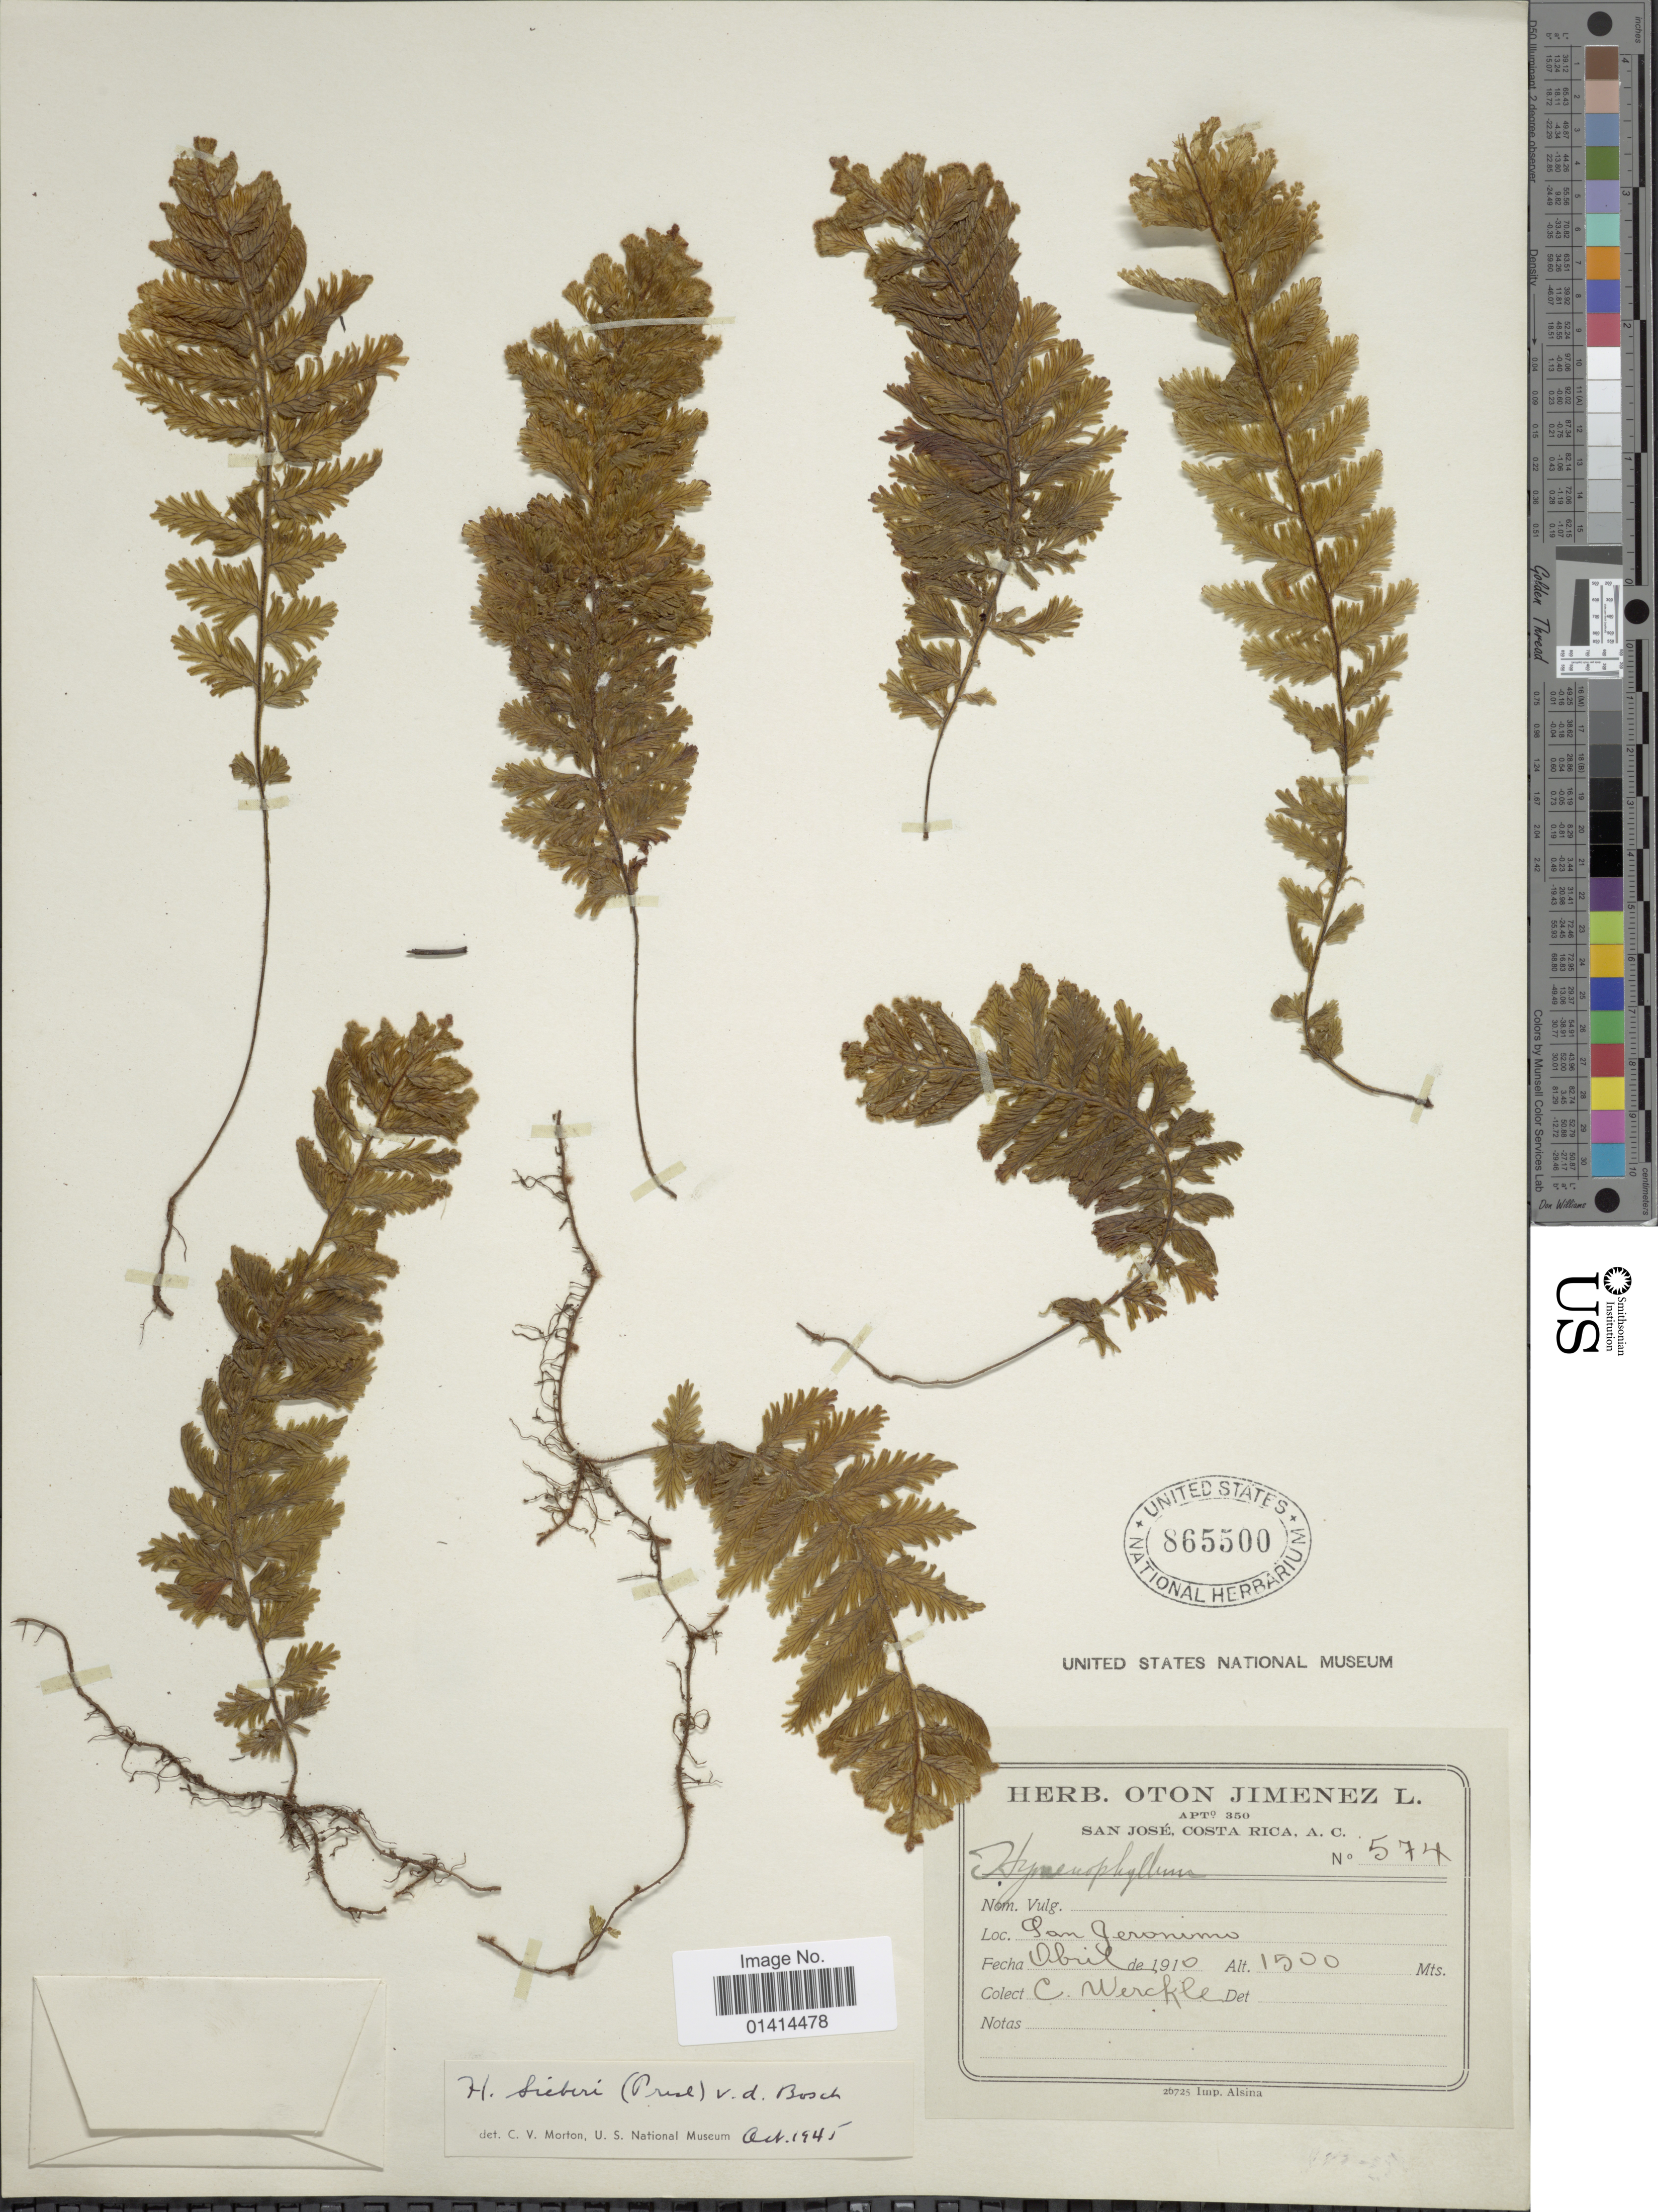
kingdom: Plantae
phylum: Tracheophyta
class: Polypodiopsida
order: Hymenophyllales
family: Hymenophyllaceae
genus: Hymenophyllum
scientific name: Hymenophyllum sieberi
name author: (C. Presl) Bosch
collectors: C. Wercklé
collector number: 574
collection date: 1910-04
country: Costa Rica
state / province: San José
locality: San Jeronimo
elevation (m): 1500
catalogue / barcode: US 865500